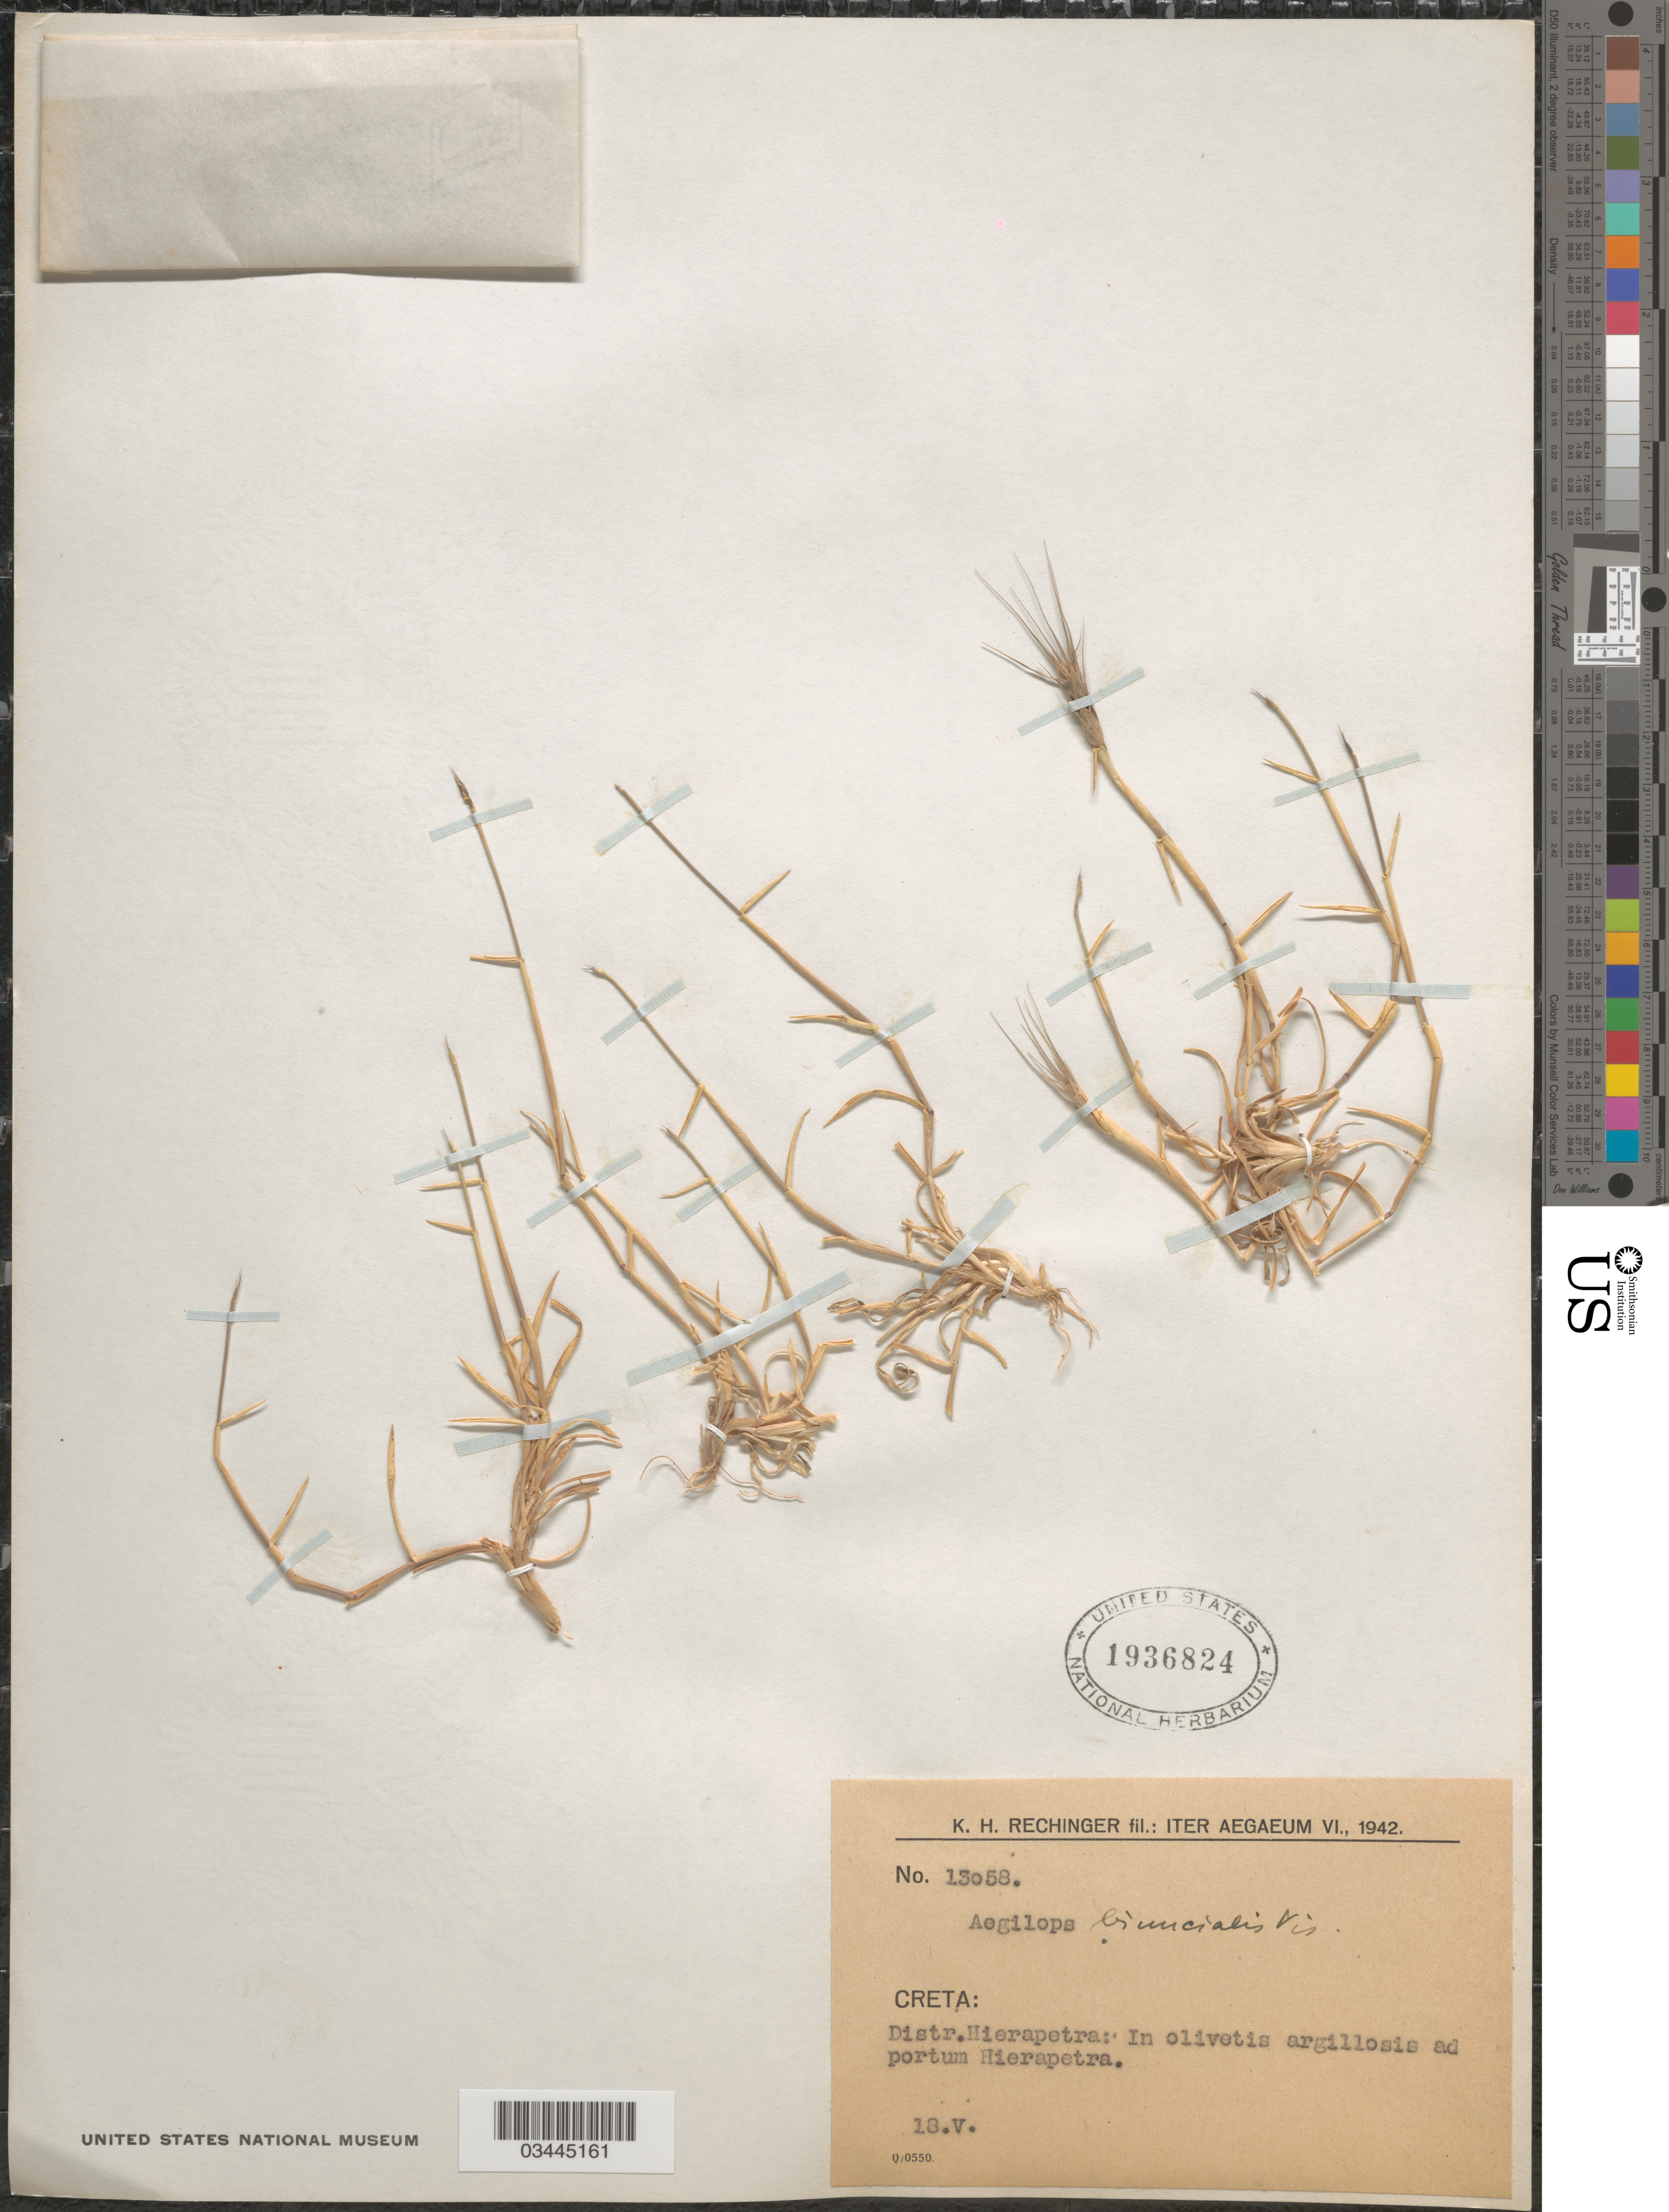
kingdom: Plantae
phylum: Tracheophyta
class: Liliopsida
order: Poales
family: Poaceae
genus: Aegilops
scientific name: Aegilops triuncialis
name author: L.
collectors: K. H. Rechinger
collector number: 13058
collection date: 1942-05-18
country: Greece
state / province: Crete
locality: Iter Aegaeum VI., 1942. Creta: Distr. Hierapetra: In olivetis argillosis ad portum Hierapetra.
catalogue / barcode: US 1936824